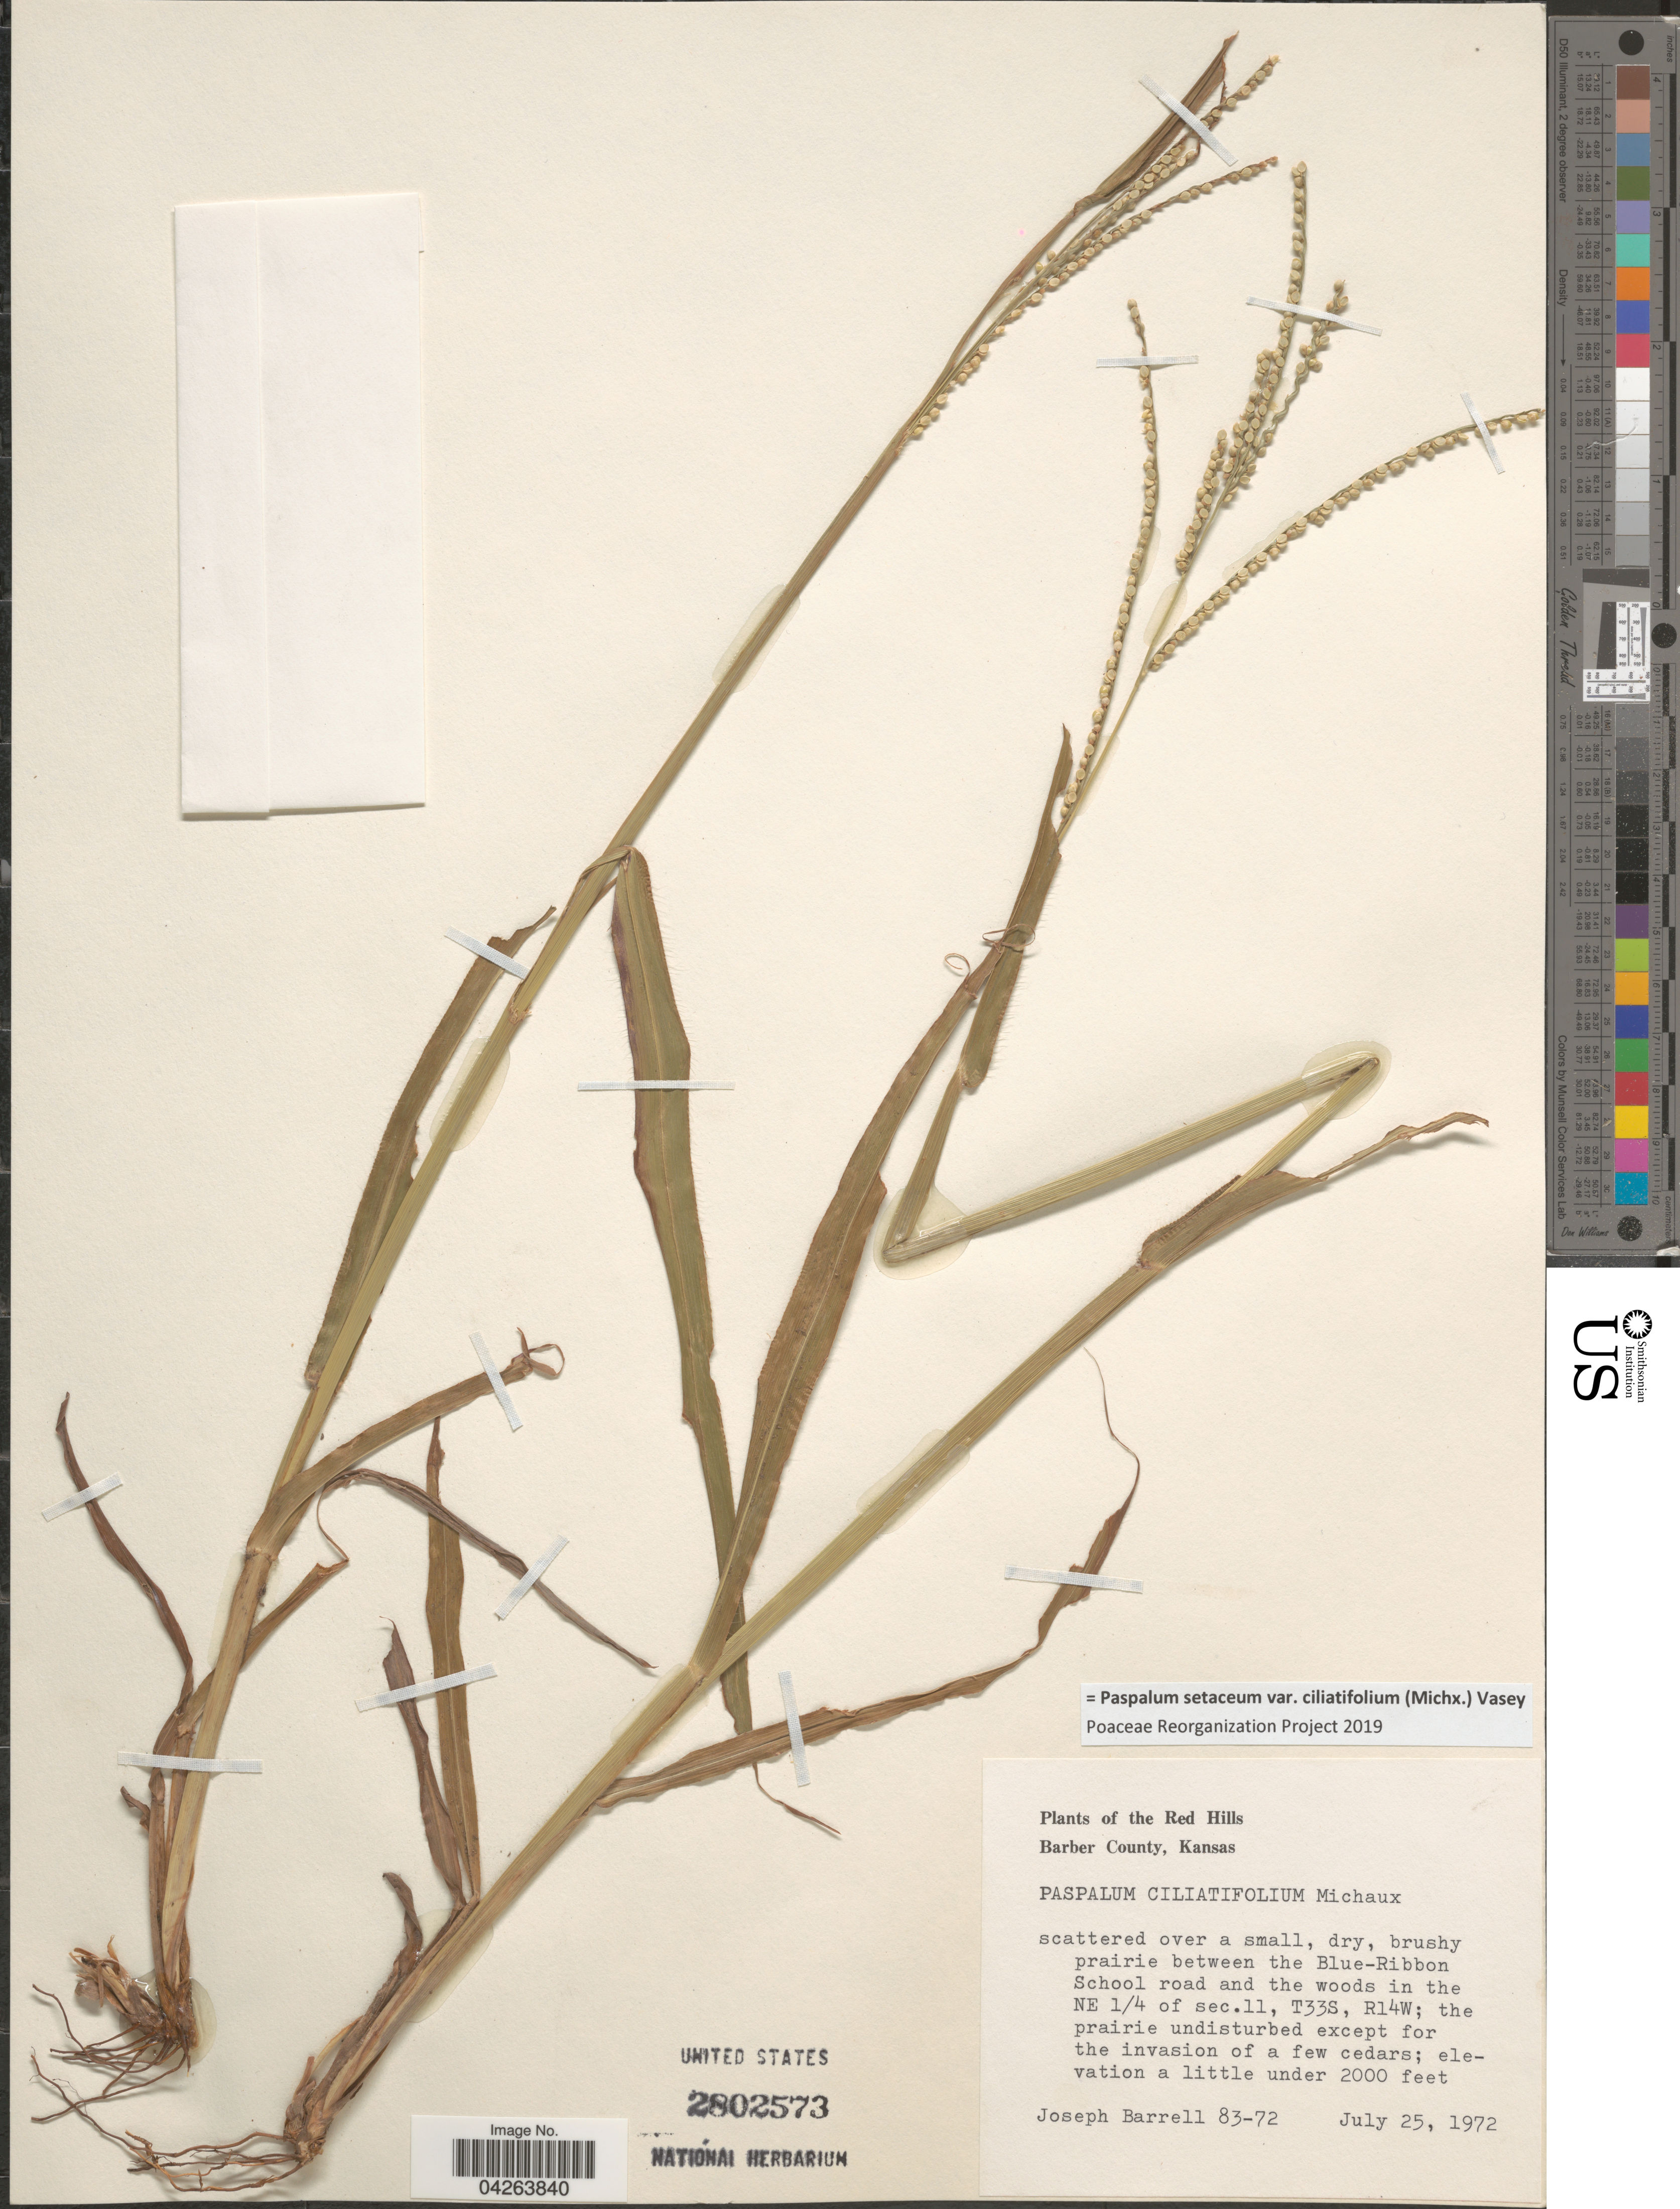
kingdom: Plantae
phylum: Tracheophyta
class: Liliopsida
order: Poales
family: Poaceae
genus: Paspalum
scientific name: Paspalum setaceum var. ciliatifolium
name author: (Michx.) Vasey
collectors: J. Barrell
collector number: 83-72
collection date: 1972-07-25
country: United States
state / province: Kansas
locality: The Red Hills. Barber County. Between the Blue-Ribbon School road and the woods in the NE 1/4 of sec. 11, T33S, R14W.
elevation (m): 610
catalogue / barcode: US 2802573